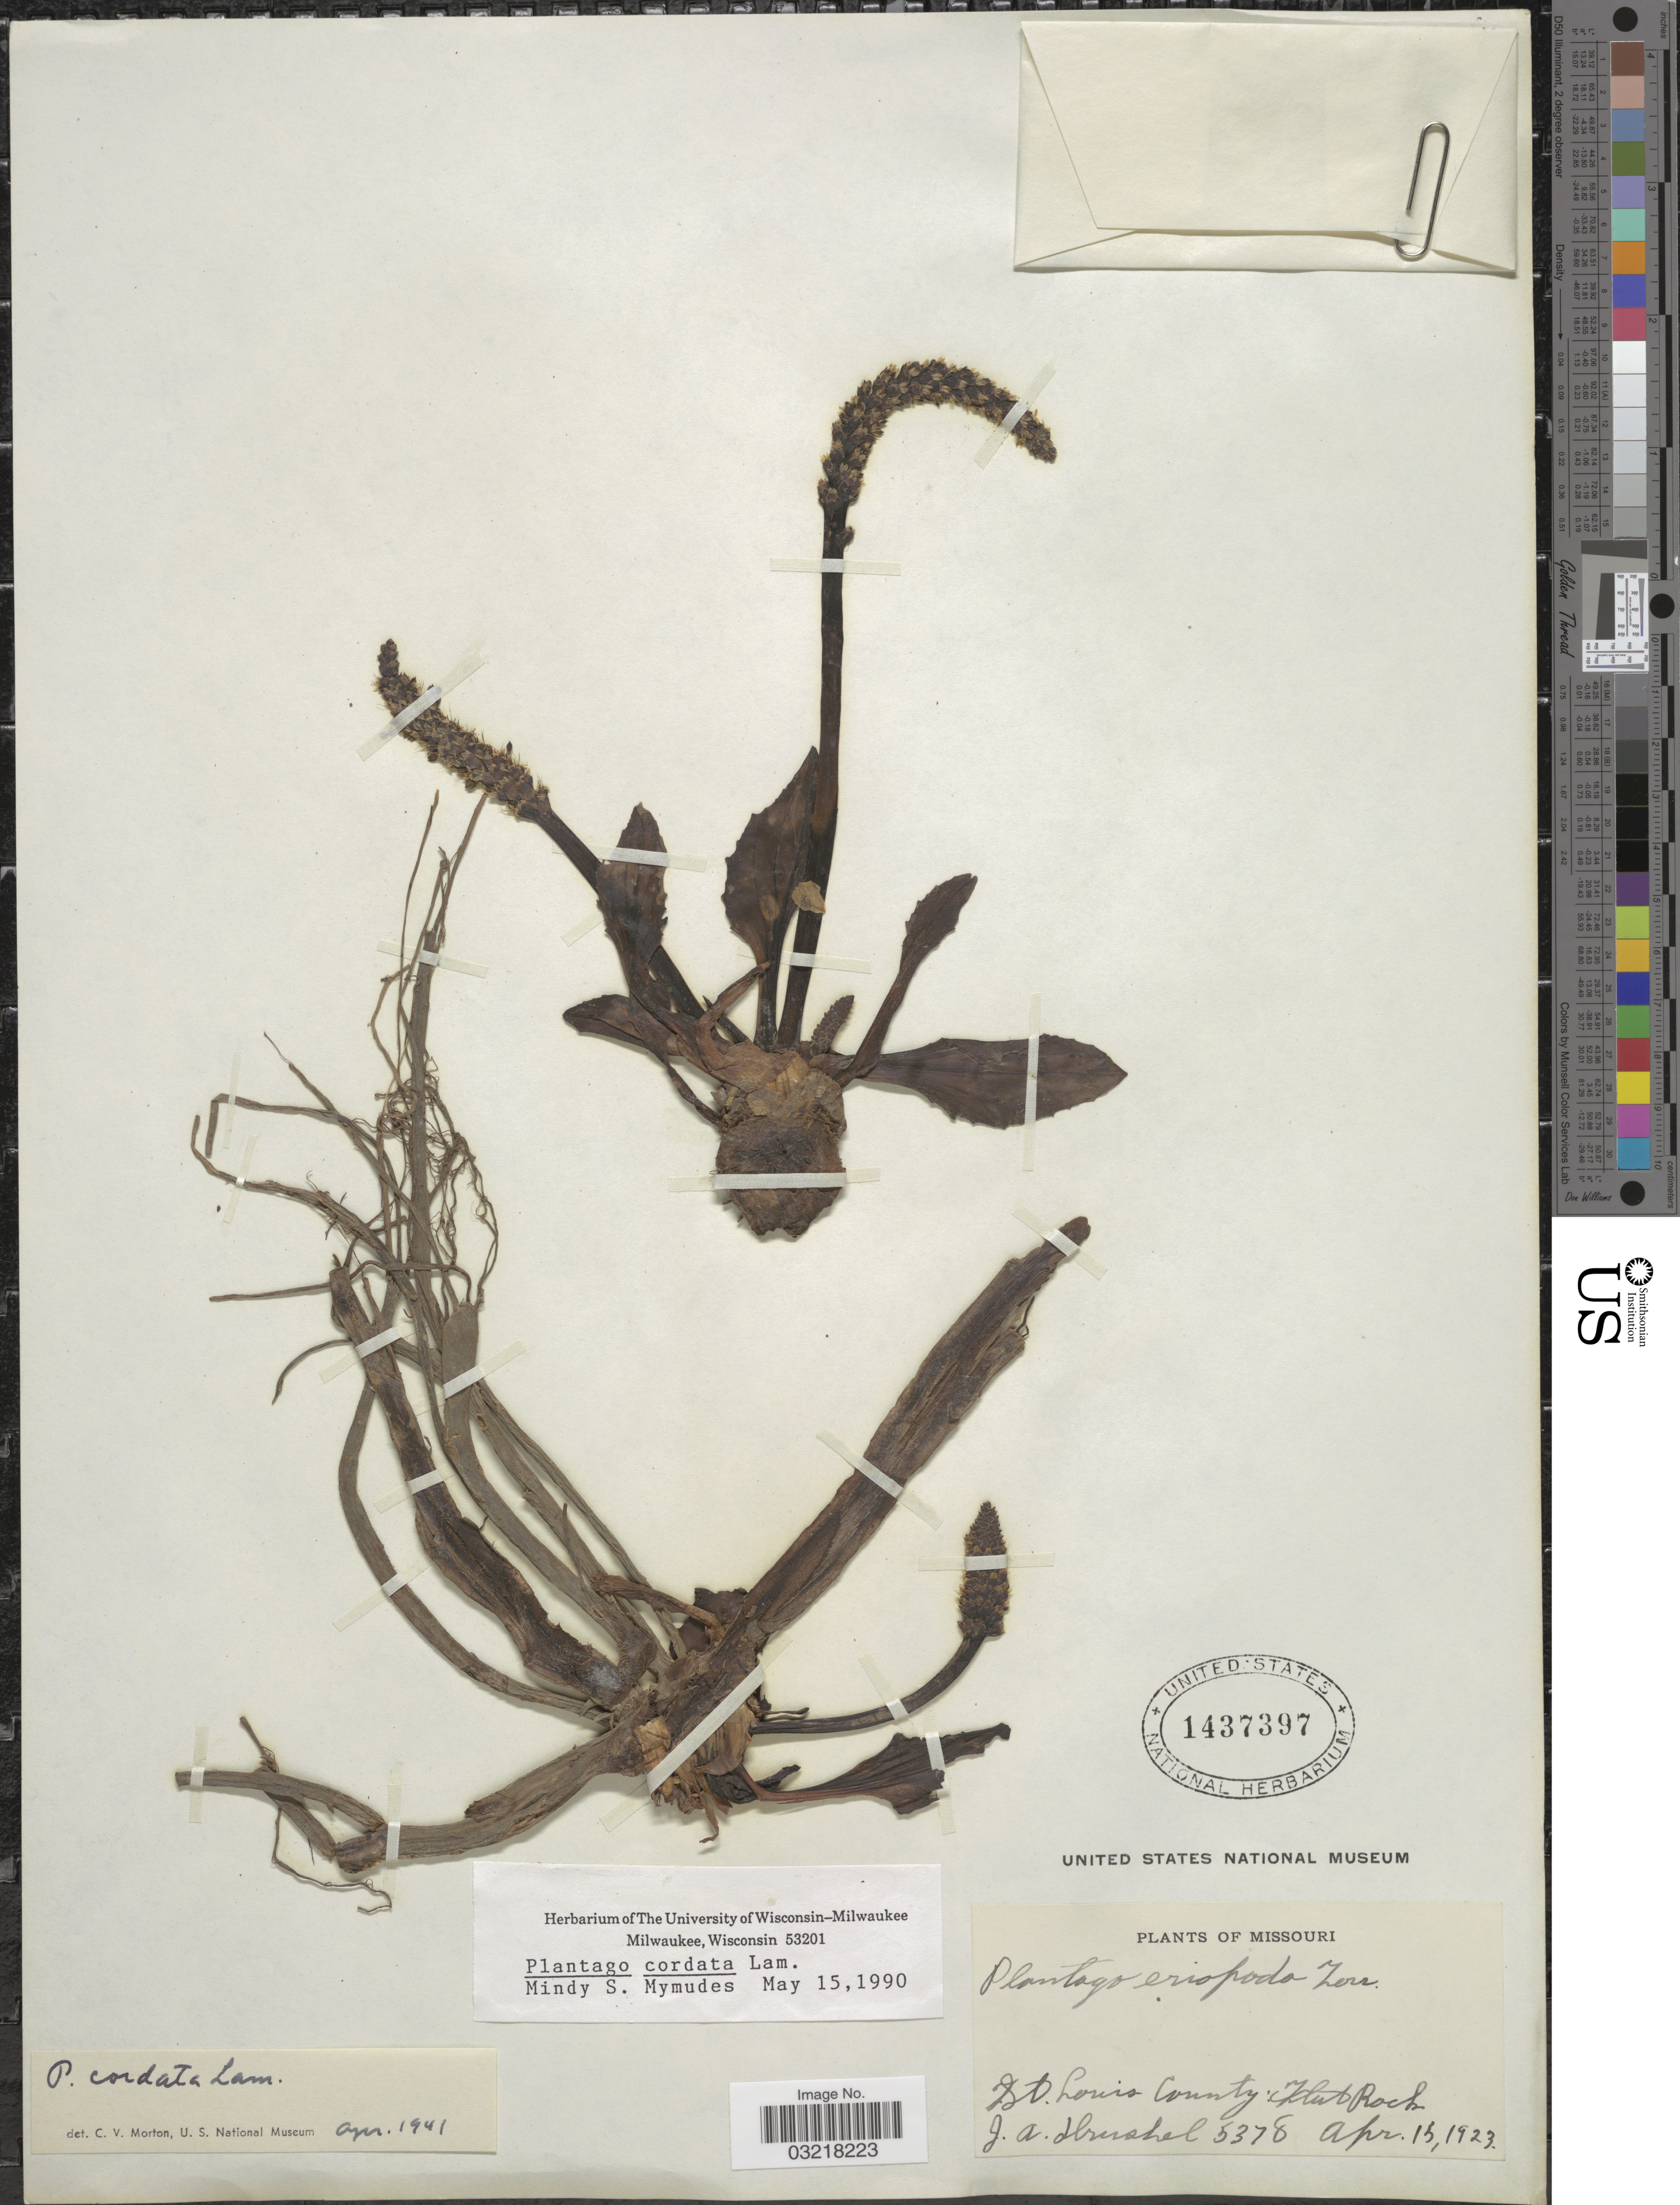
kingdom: Plantae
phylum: Tracheophyta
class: Magnoliopsida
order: Lamiales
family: Plantaginaceae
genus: Plantago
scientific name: Plantago cordata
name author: Lam.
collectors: J. A. Drushel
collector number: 5378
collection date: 1923-04-13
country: United States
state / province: Missouri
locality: St. Louis County. Flat Rock.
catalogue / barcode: US 1437397